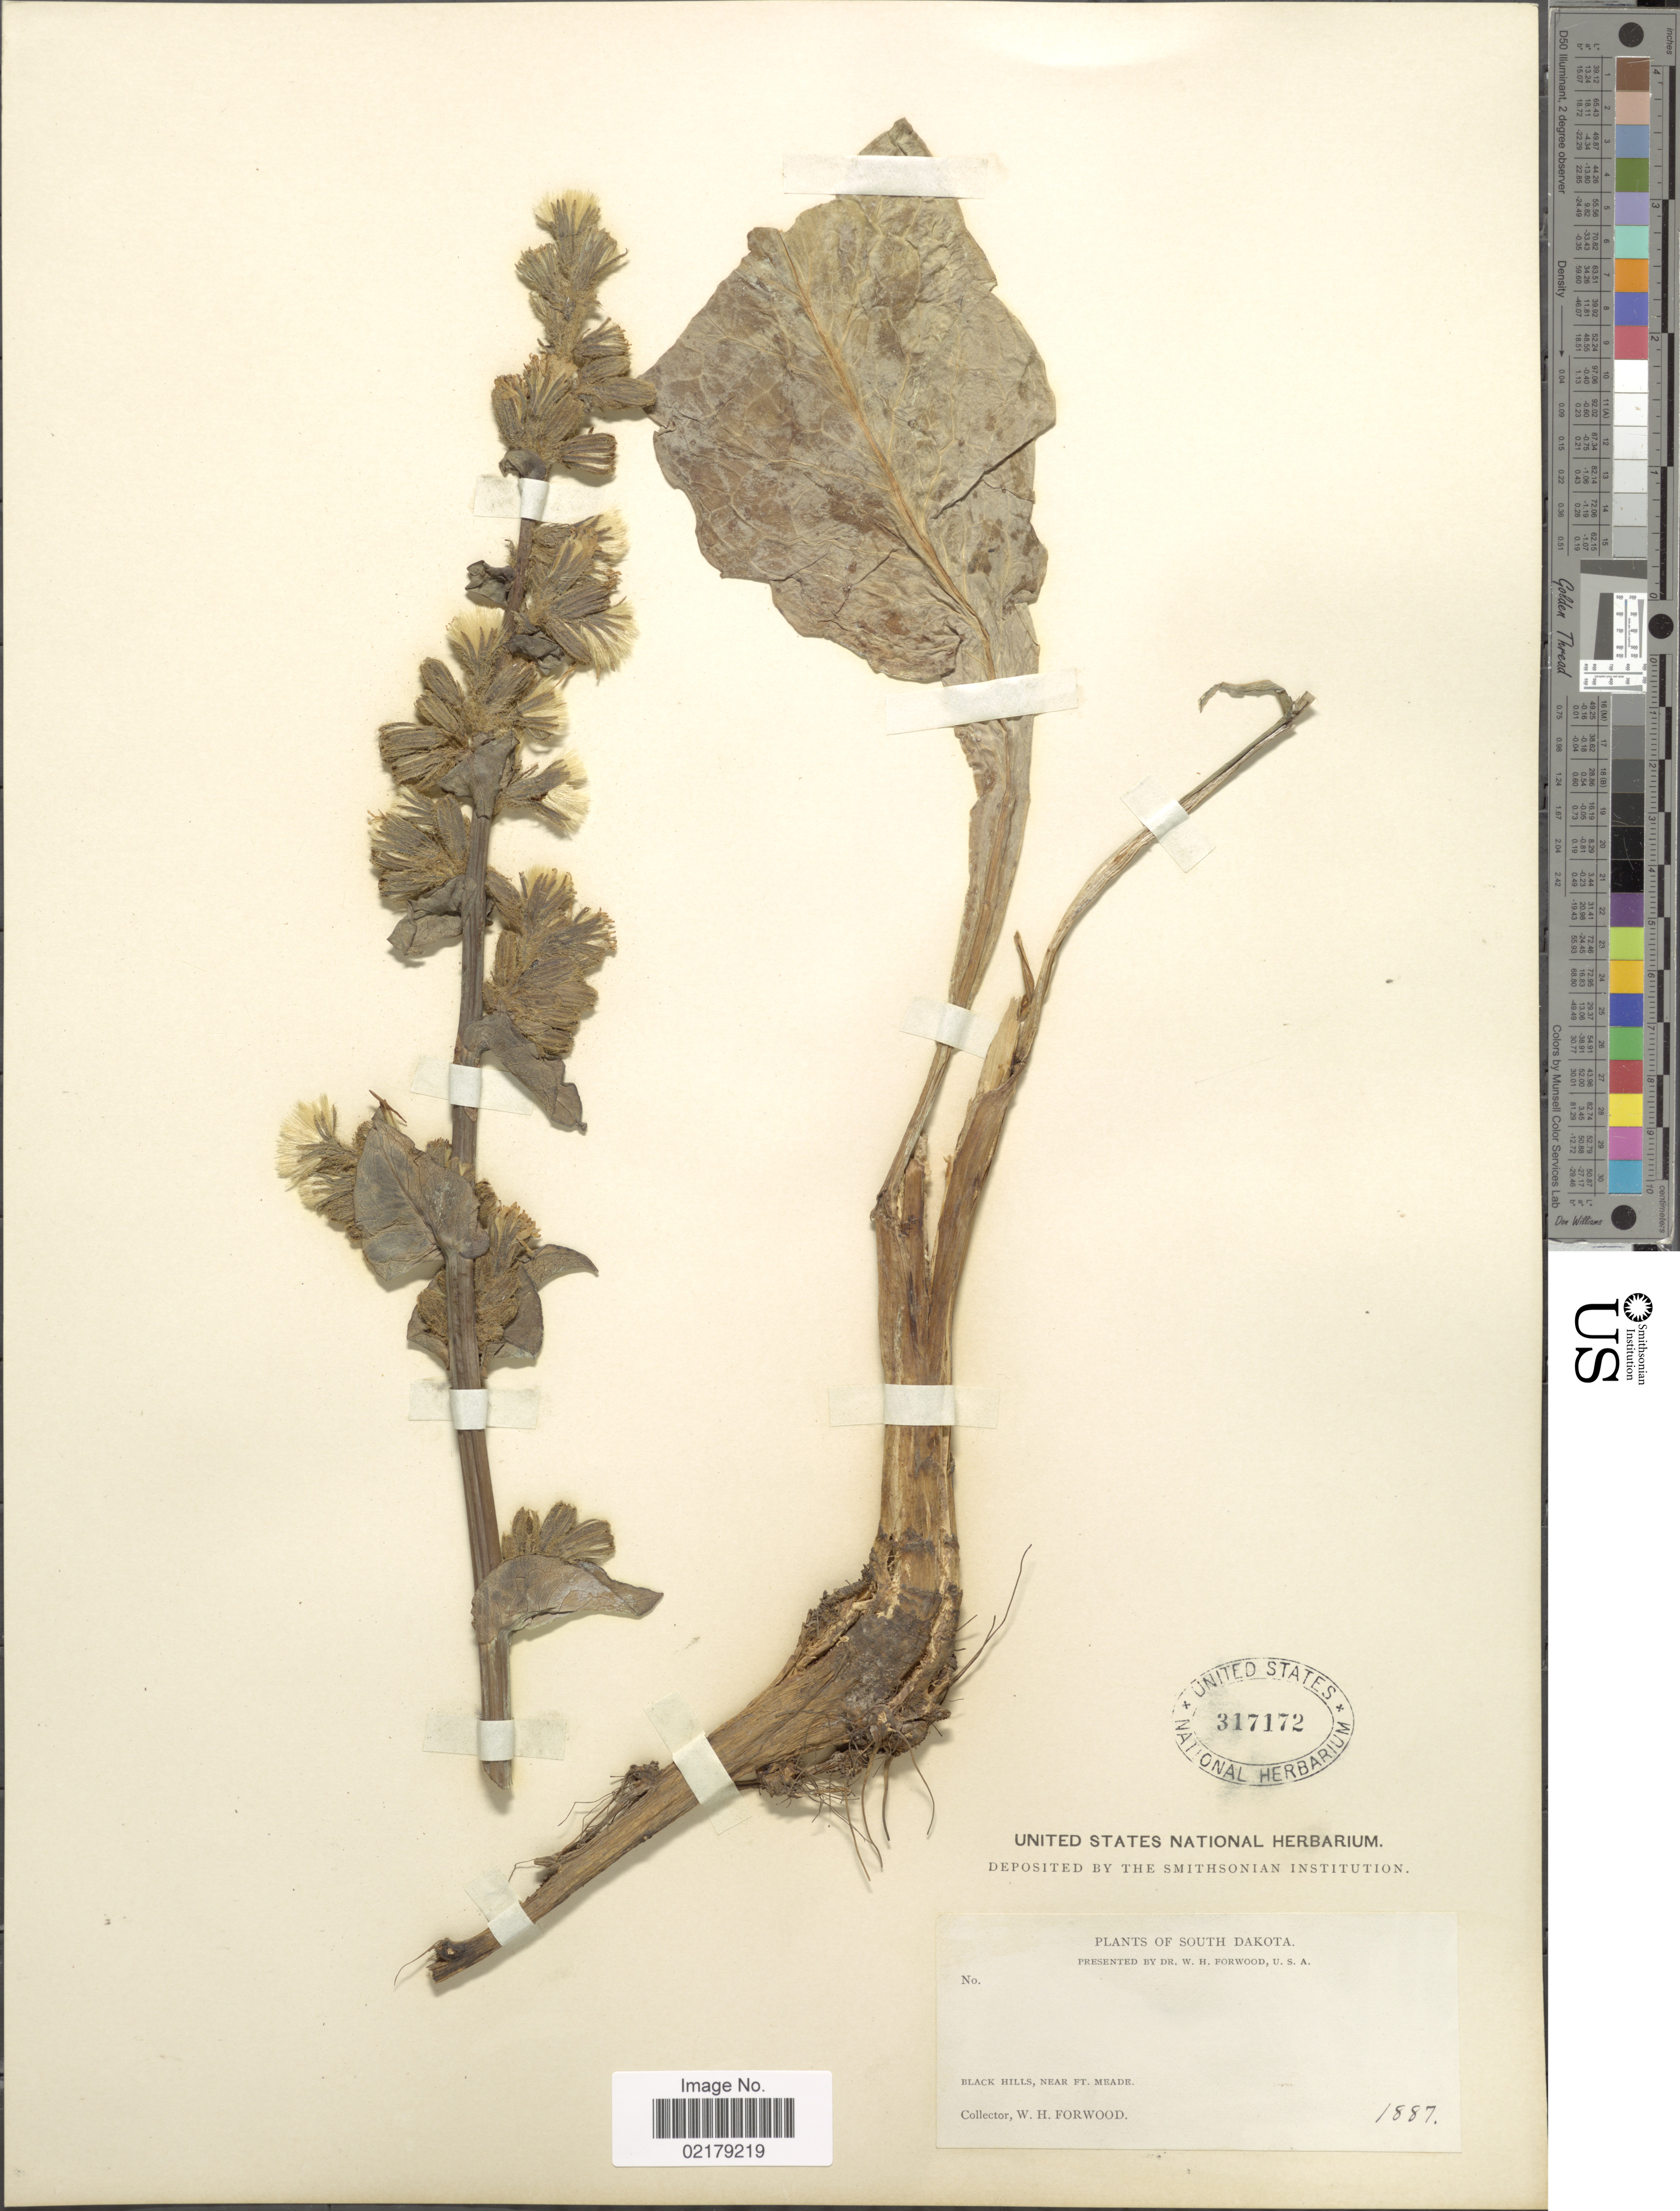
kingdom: Plantae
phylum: Tracheophyta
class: Magnoliopsida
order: Asterales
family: Asteraceae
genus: Nabalus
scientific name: Nabalus racemosus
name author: (Michx.) Hook.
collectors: W. Forwood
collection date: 1887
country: United States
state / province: South Dakota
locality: Black Hills, near Ft. Meade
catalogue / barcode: US 317172